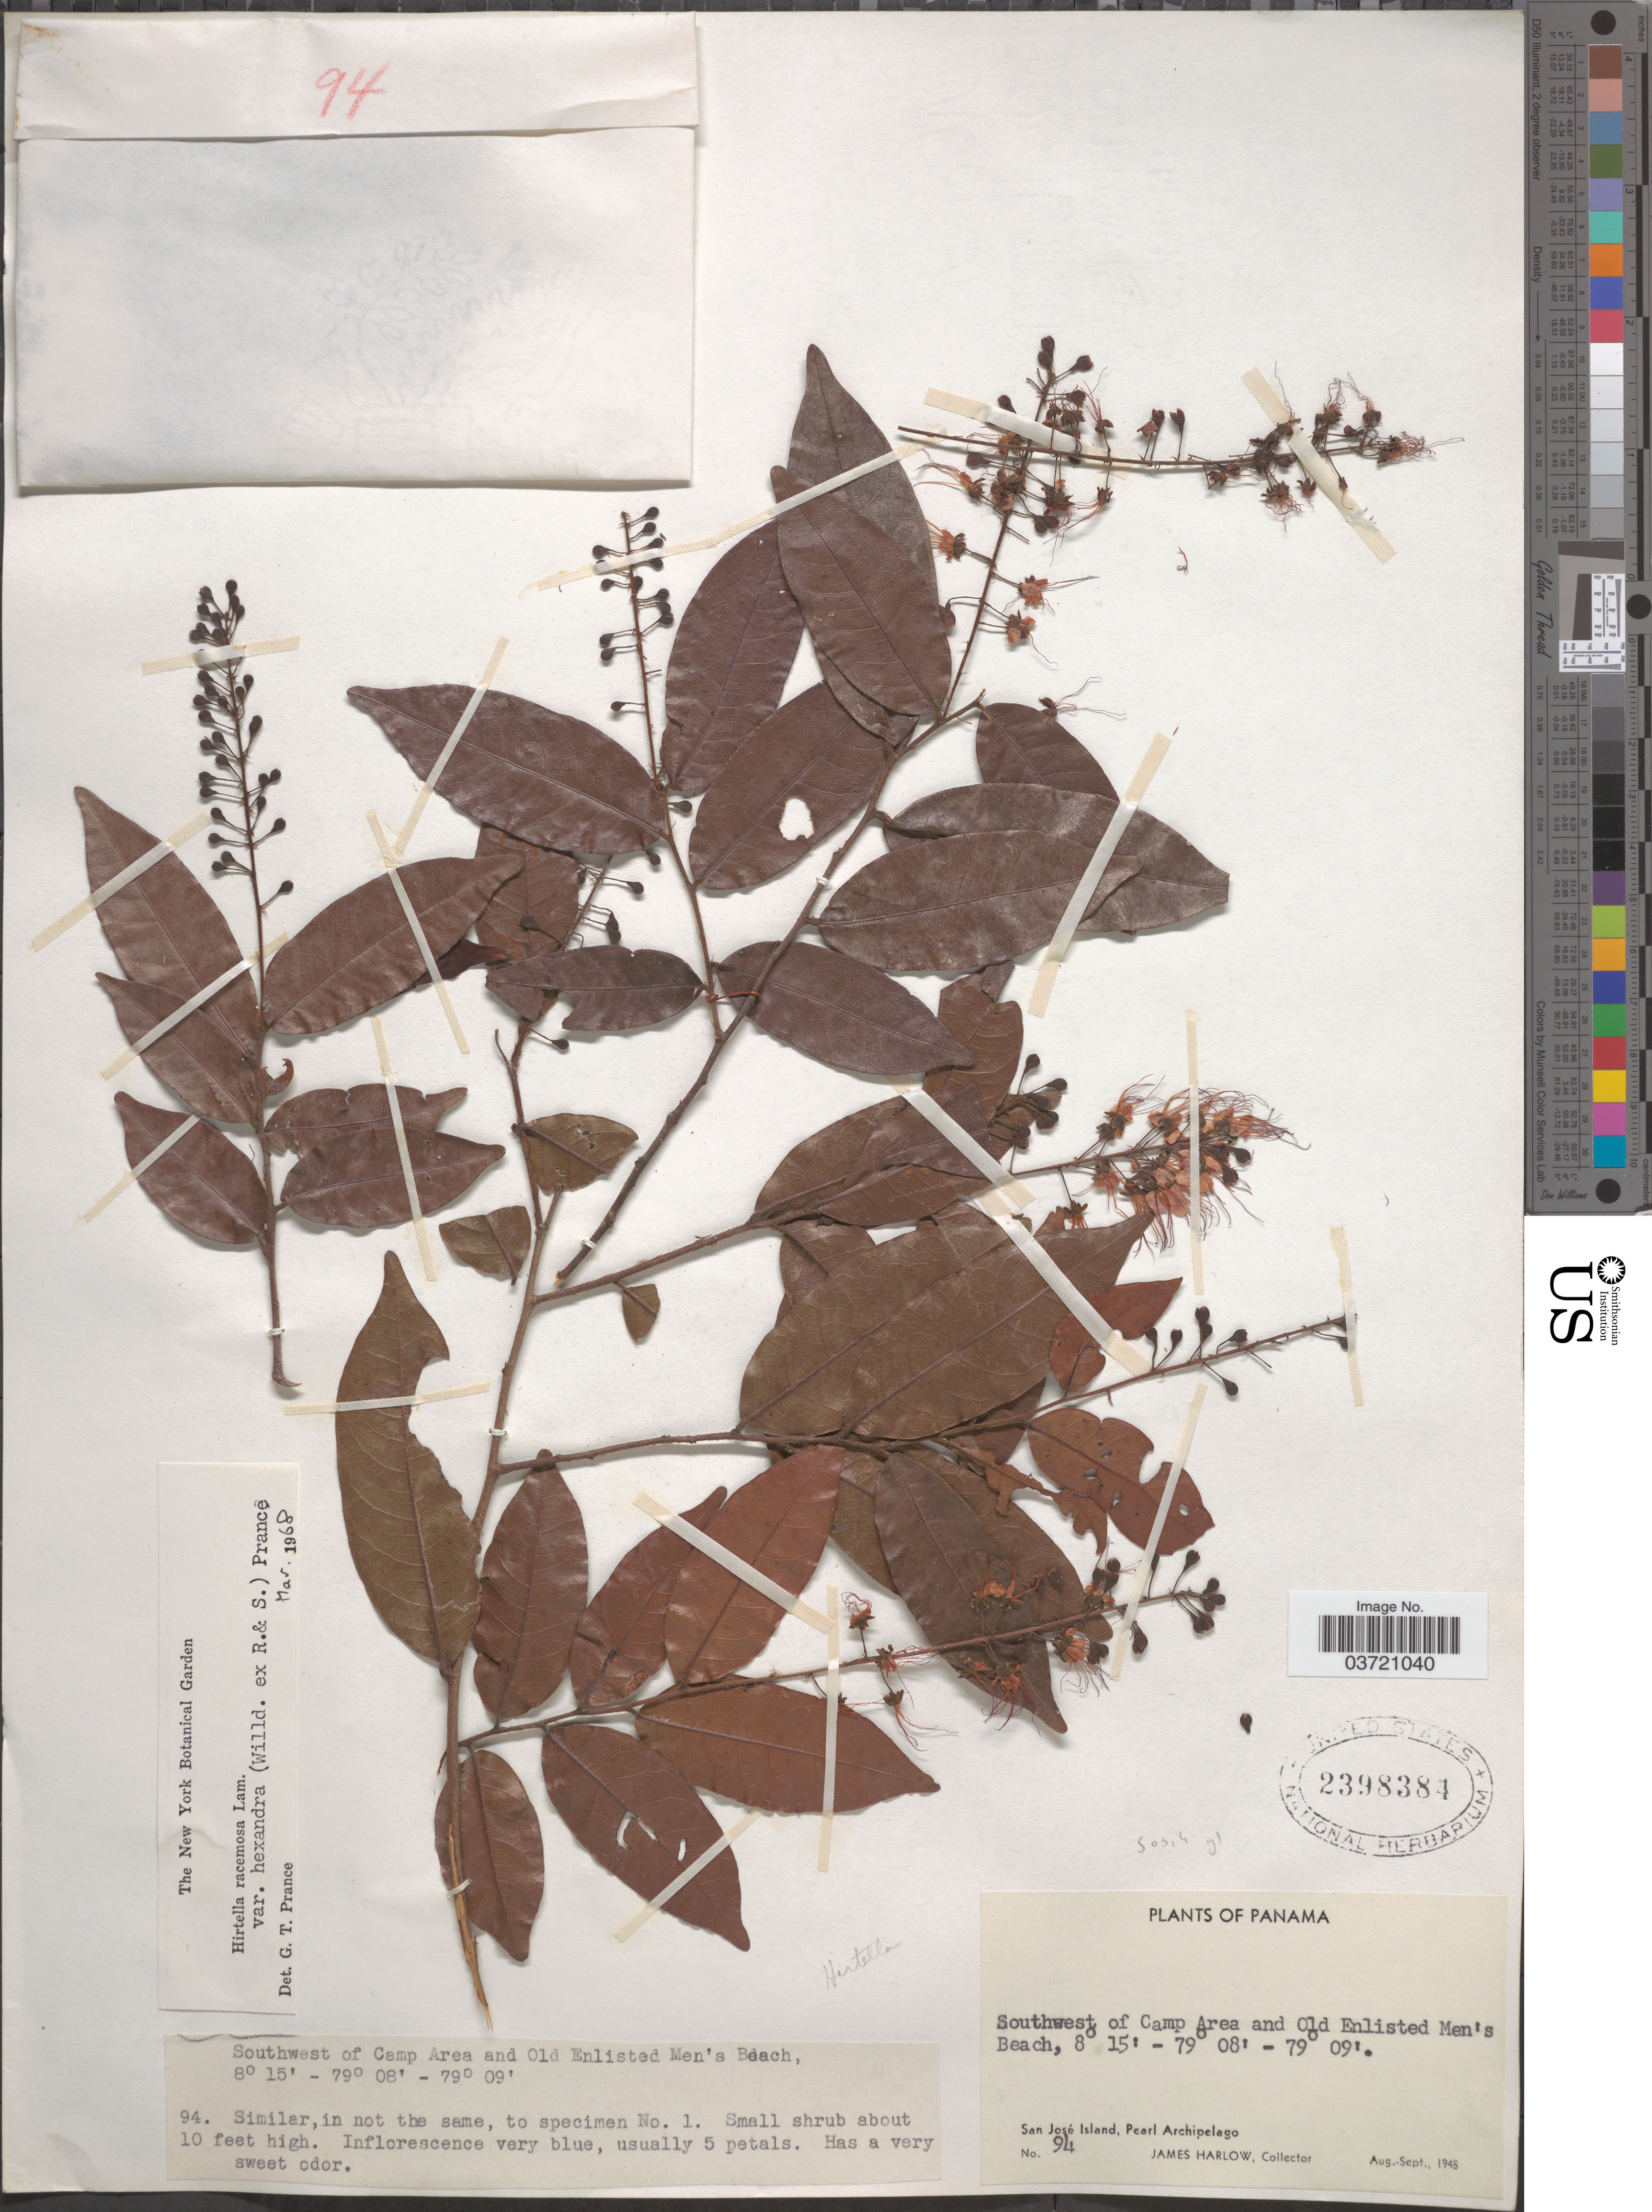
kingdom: Plantae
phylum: Tracheophyta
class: Magnoliopsida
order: Malpighiales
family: Chrysobalanaceae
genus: Hirtella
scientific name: Hirtella racemosa var. hexandra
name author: (Willd. ex Roem. & Schult.) Prance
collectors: J. Harlow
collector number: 94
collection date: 1945-08/1945-09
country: Panama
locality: Southwest of Camp Area and Old Enlisted Men's Beach. San José Island, Pearl Archipelago.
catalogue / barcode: US 2398384